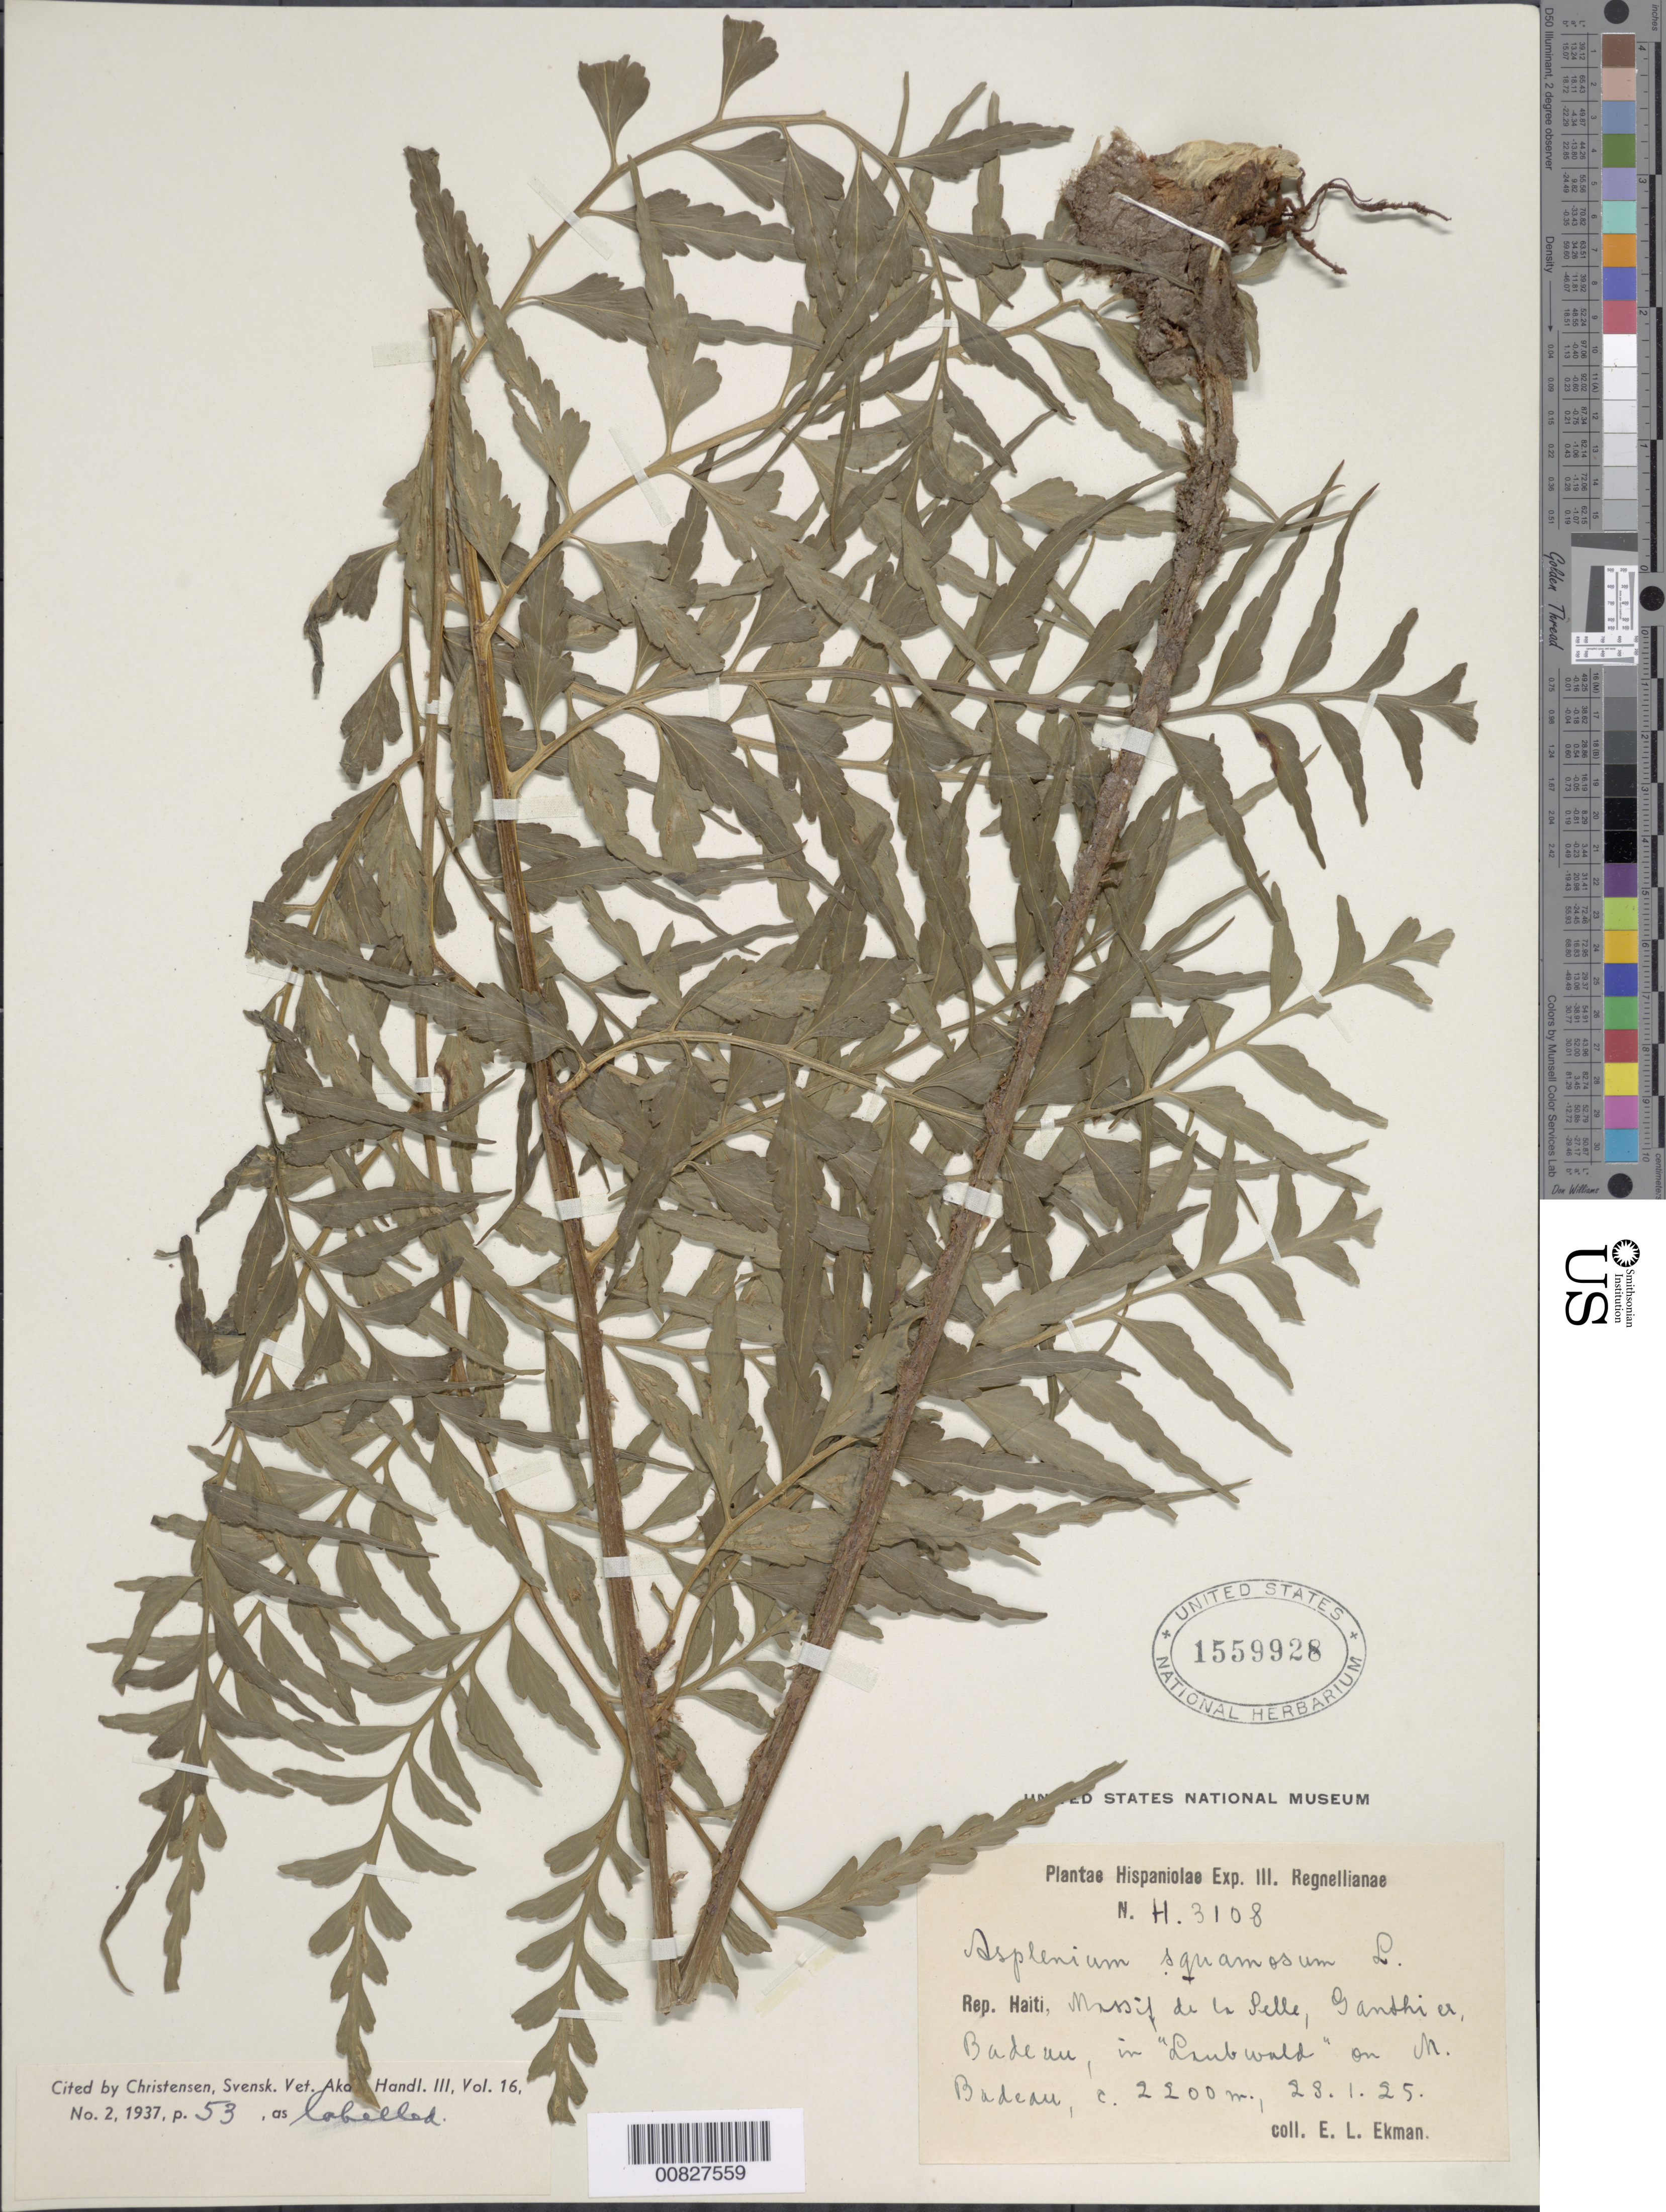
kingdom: Plantae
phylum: Tracheophyta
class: Polypodiopsida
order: Polypodiales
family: Aspleniaceae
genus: Asplenium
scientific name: Asplenium squamosum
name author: L.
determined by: Christensen, C. F. A.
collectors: E. L. Ekman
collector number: H 3108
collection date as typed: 28 Jan 1925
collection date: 1925-01-28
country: Haiti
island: Hispaniola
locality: Massif de la Selle, Gauthier, Badeau, M. Badeau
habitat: In "Laubwald"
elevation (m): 2200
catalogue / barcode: US 1559928